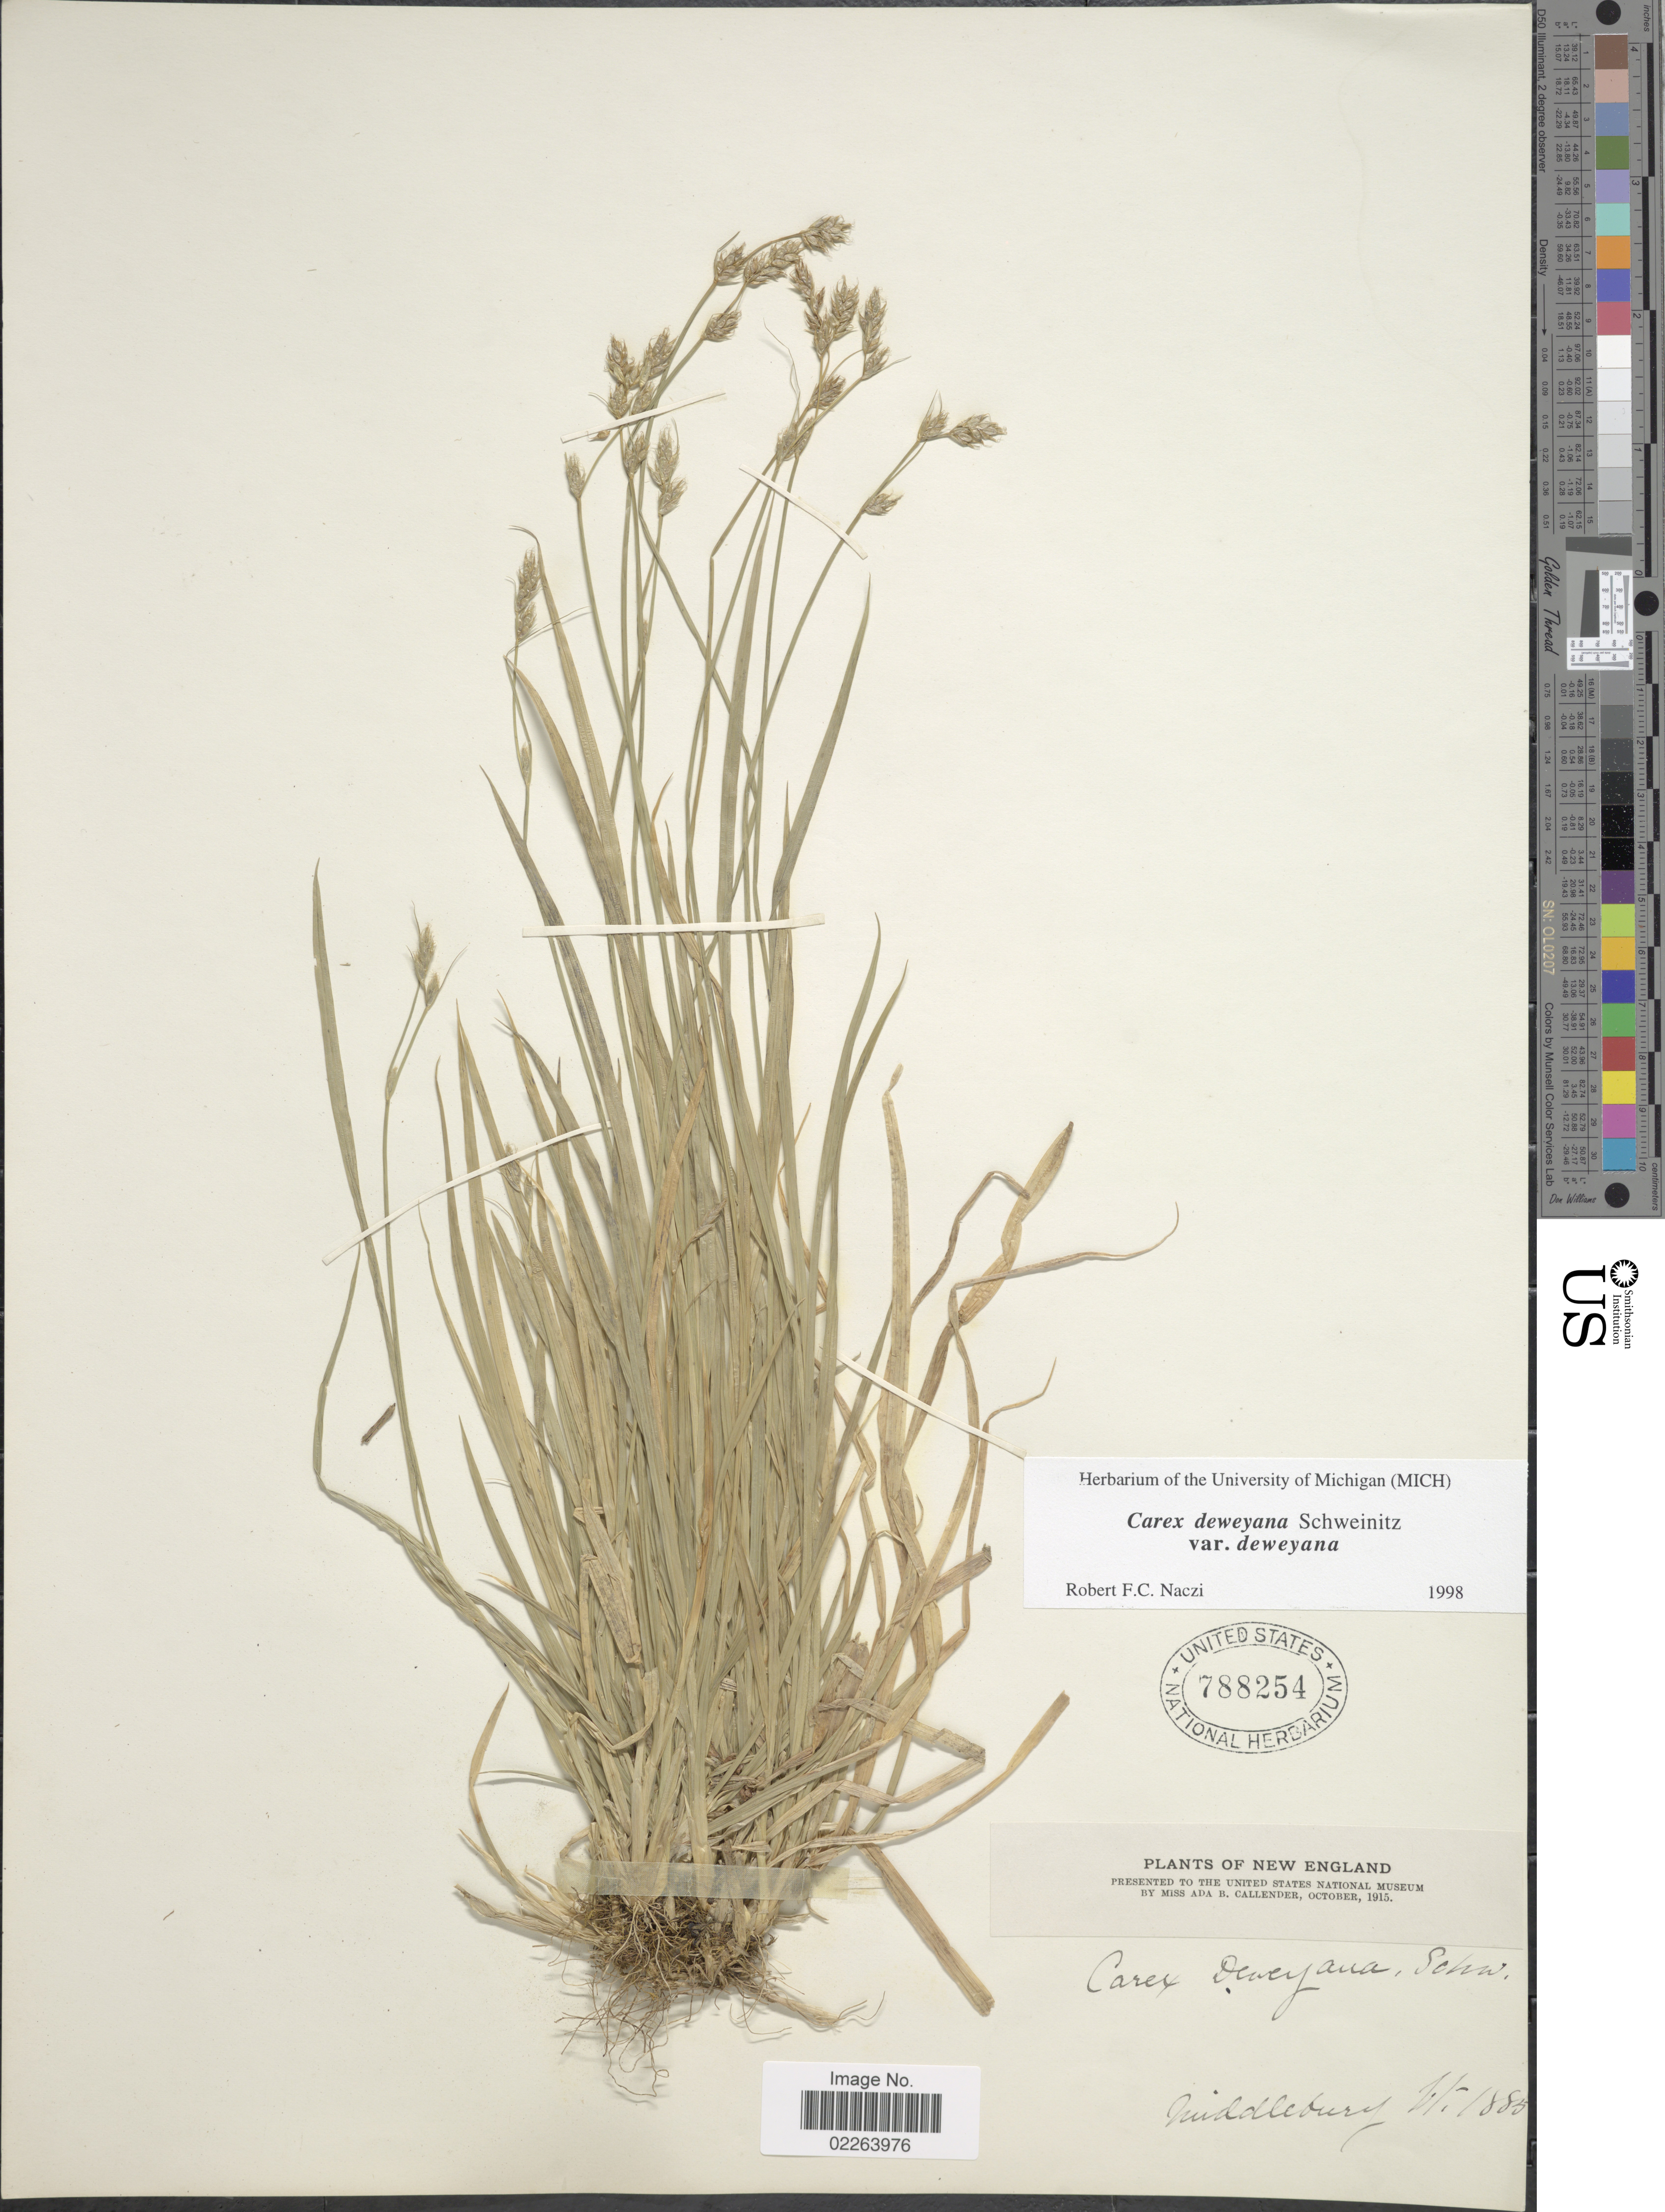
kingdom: Plantae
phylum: Tracheophyta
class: Liliopsida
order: Poales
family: Cyperaceae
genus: Carex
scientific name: Carex deweyana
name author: Schwein.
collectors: A. Callender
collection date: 1885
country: United States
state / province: Vermont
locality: Middleburg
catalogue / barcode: US 788254